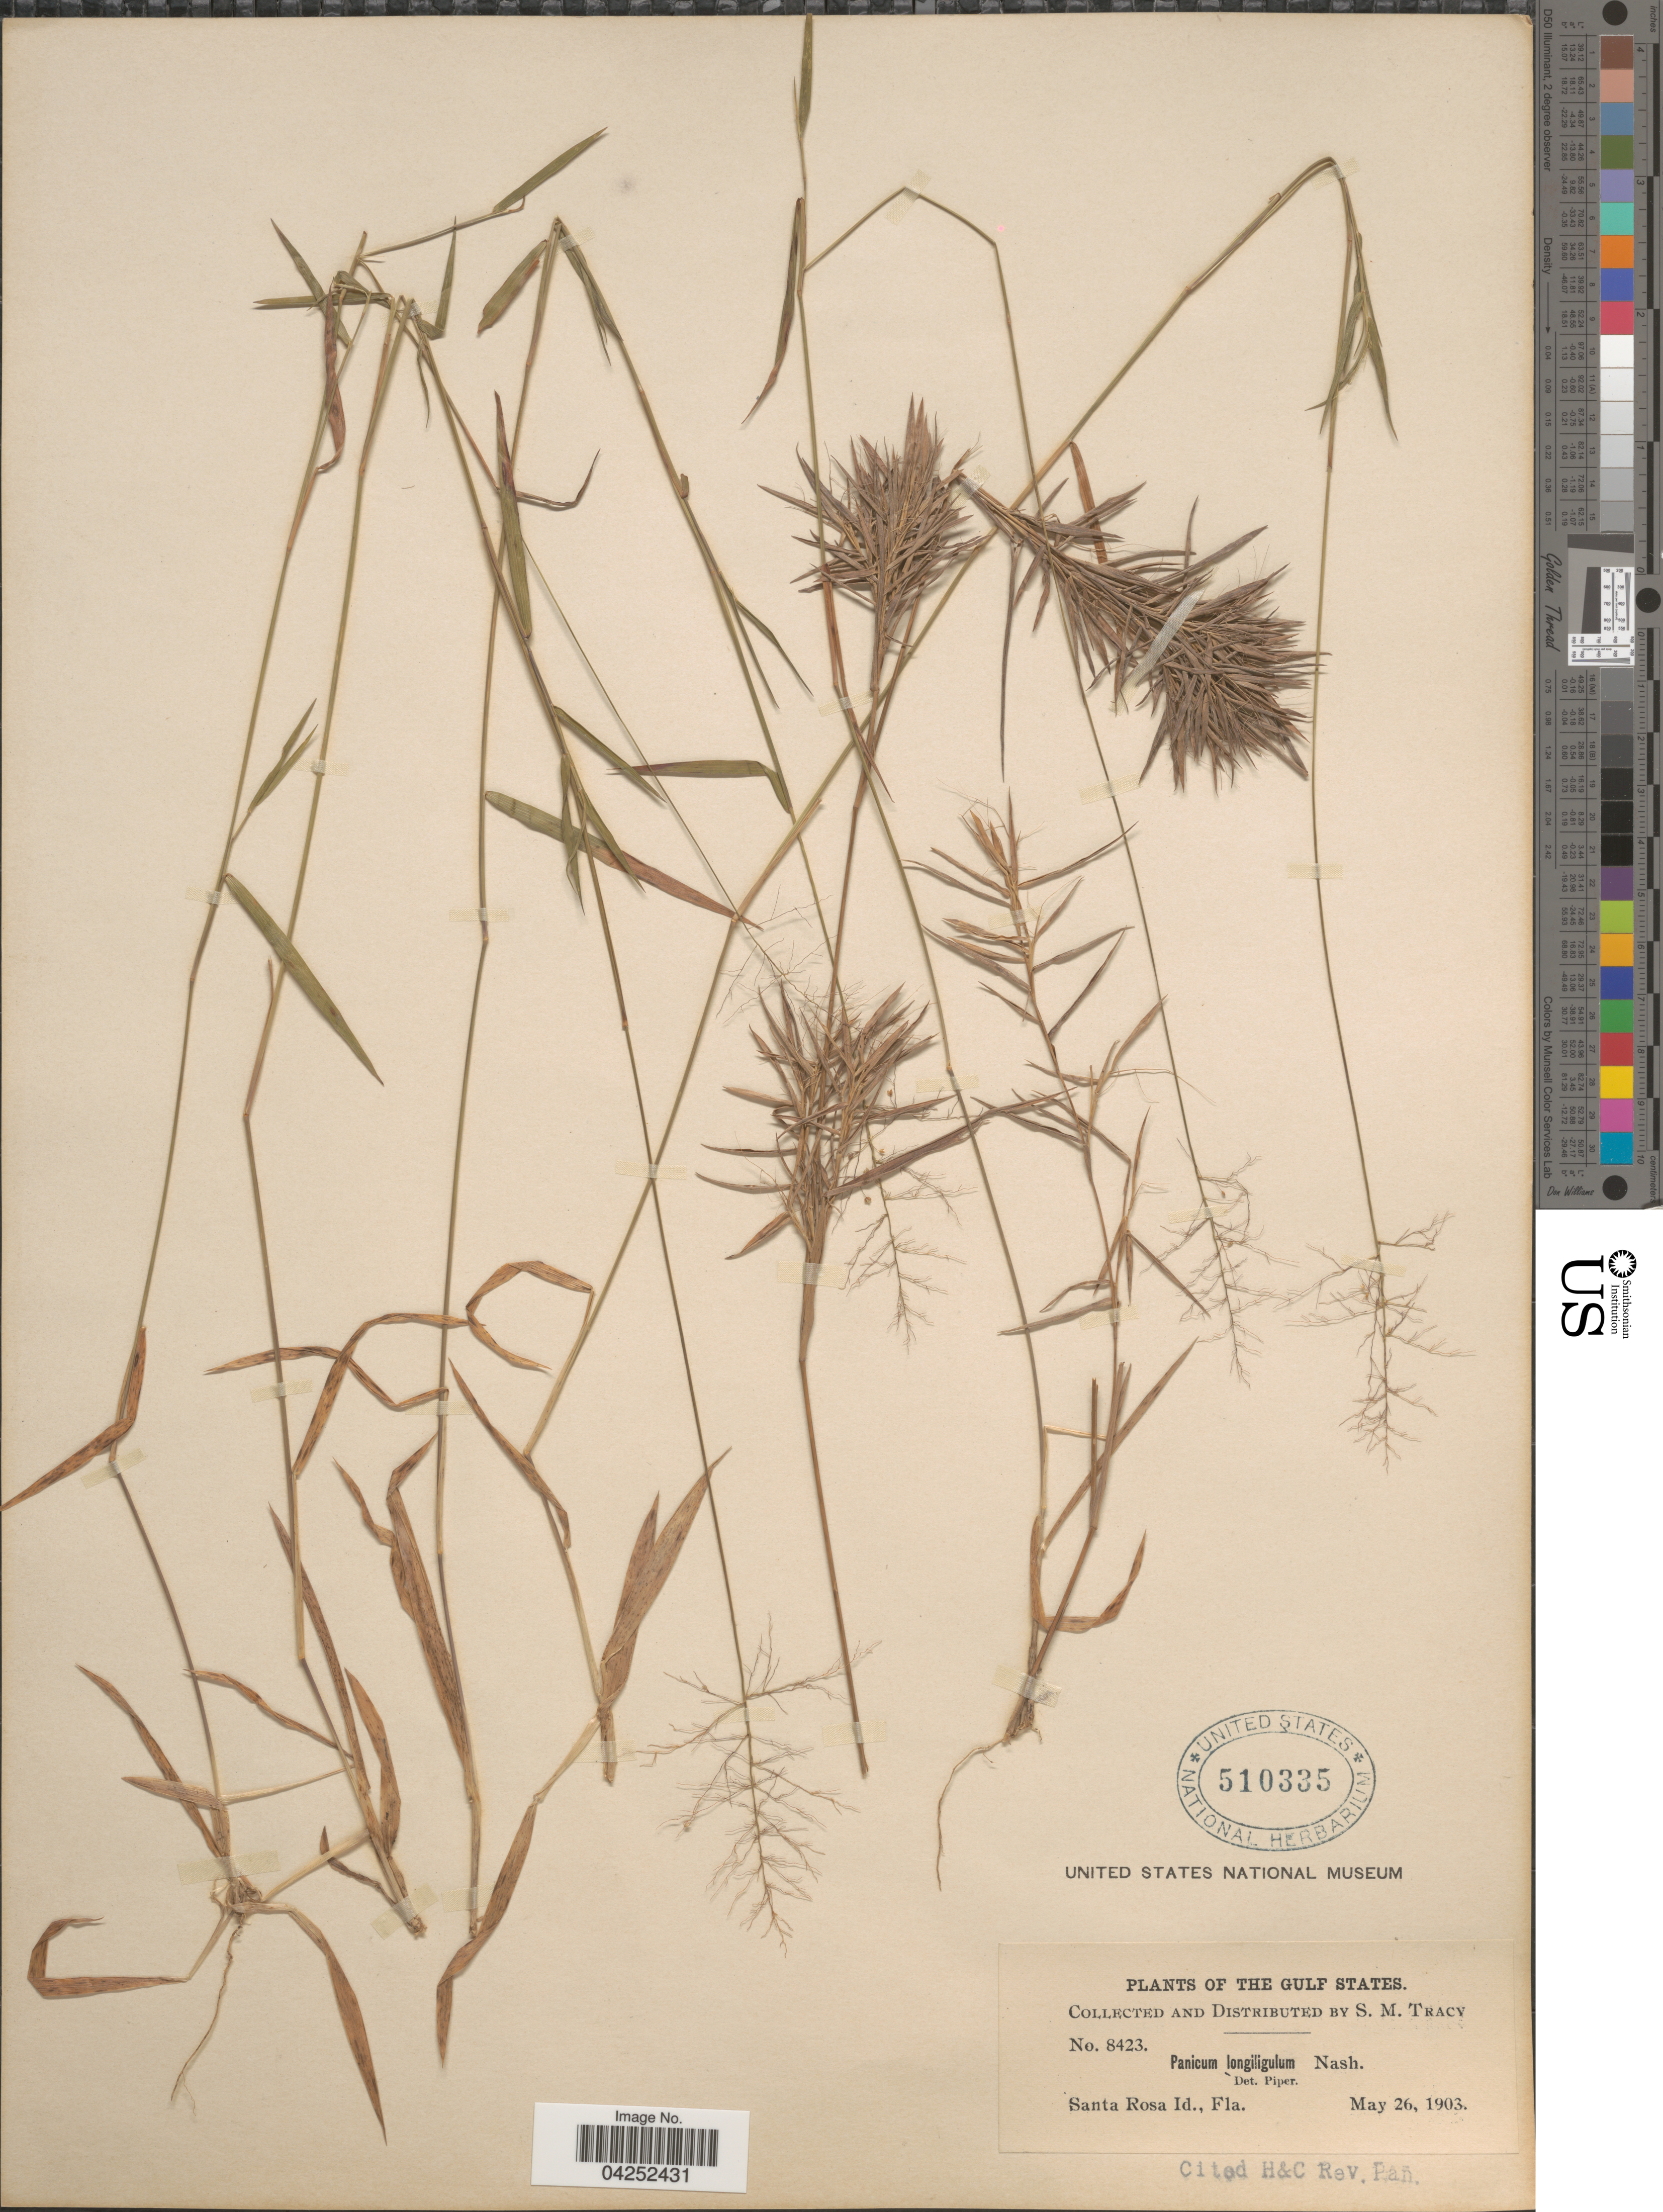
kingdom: Plantae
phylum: Tracheophyta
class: Liliopsida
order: Poales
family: Poaceae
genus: Dichanthelium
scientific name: Dichanthelium bicknellii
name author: (Nash) LeBlond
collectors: S. M. Tracy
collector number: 8423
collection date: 1903-05-26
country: United States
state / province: Florida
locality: The Gulf States. Santa Rosa Id.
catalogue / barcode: US 510335